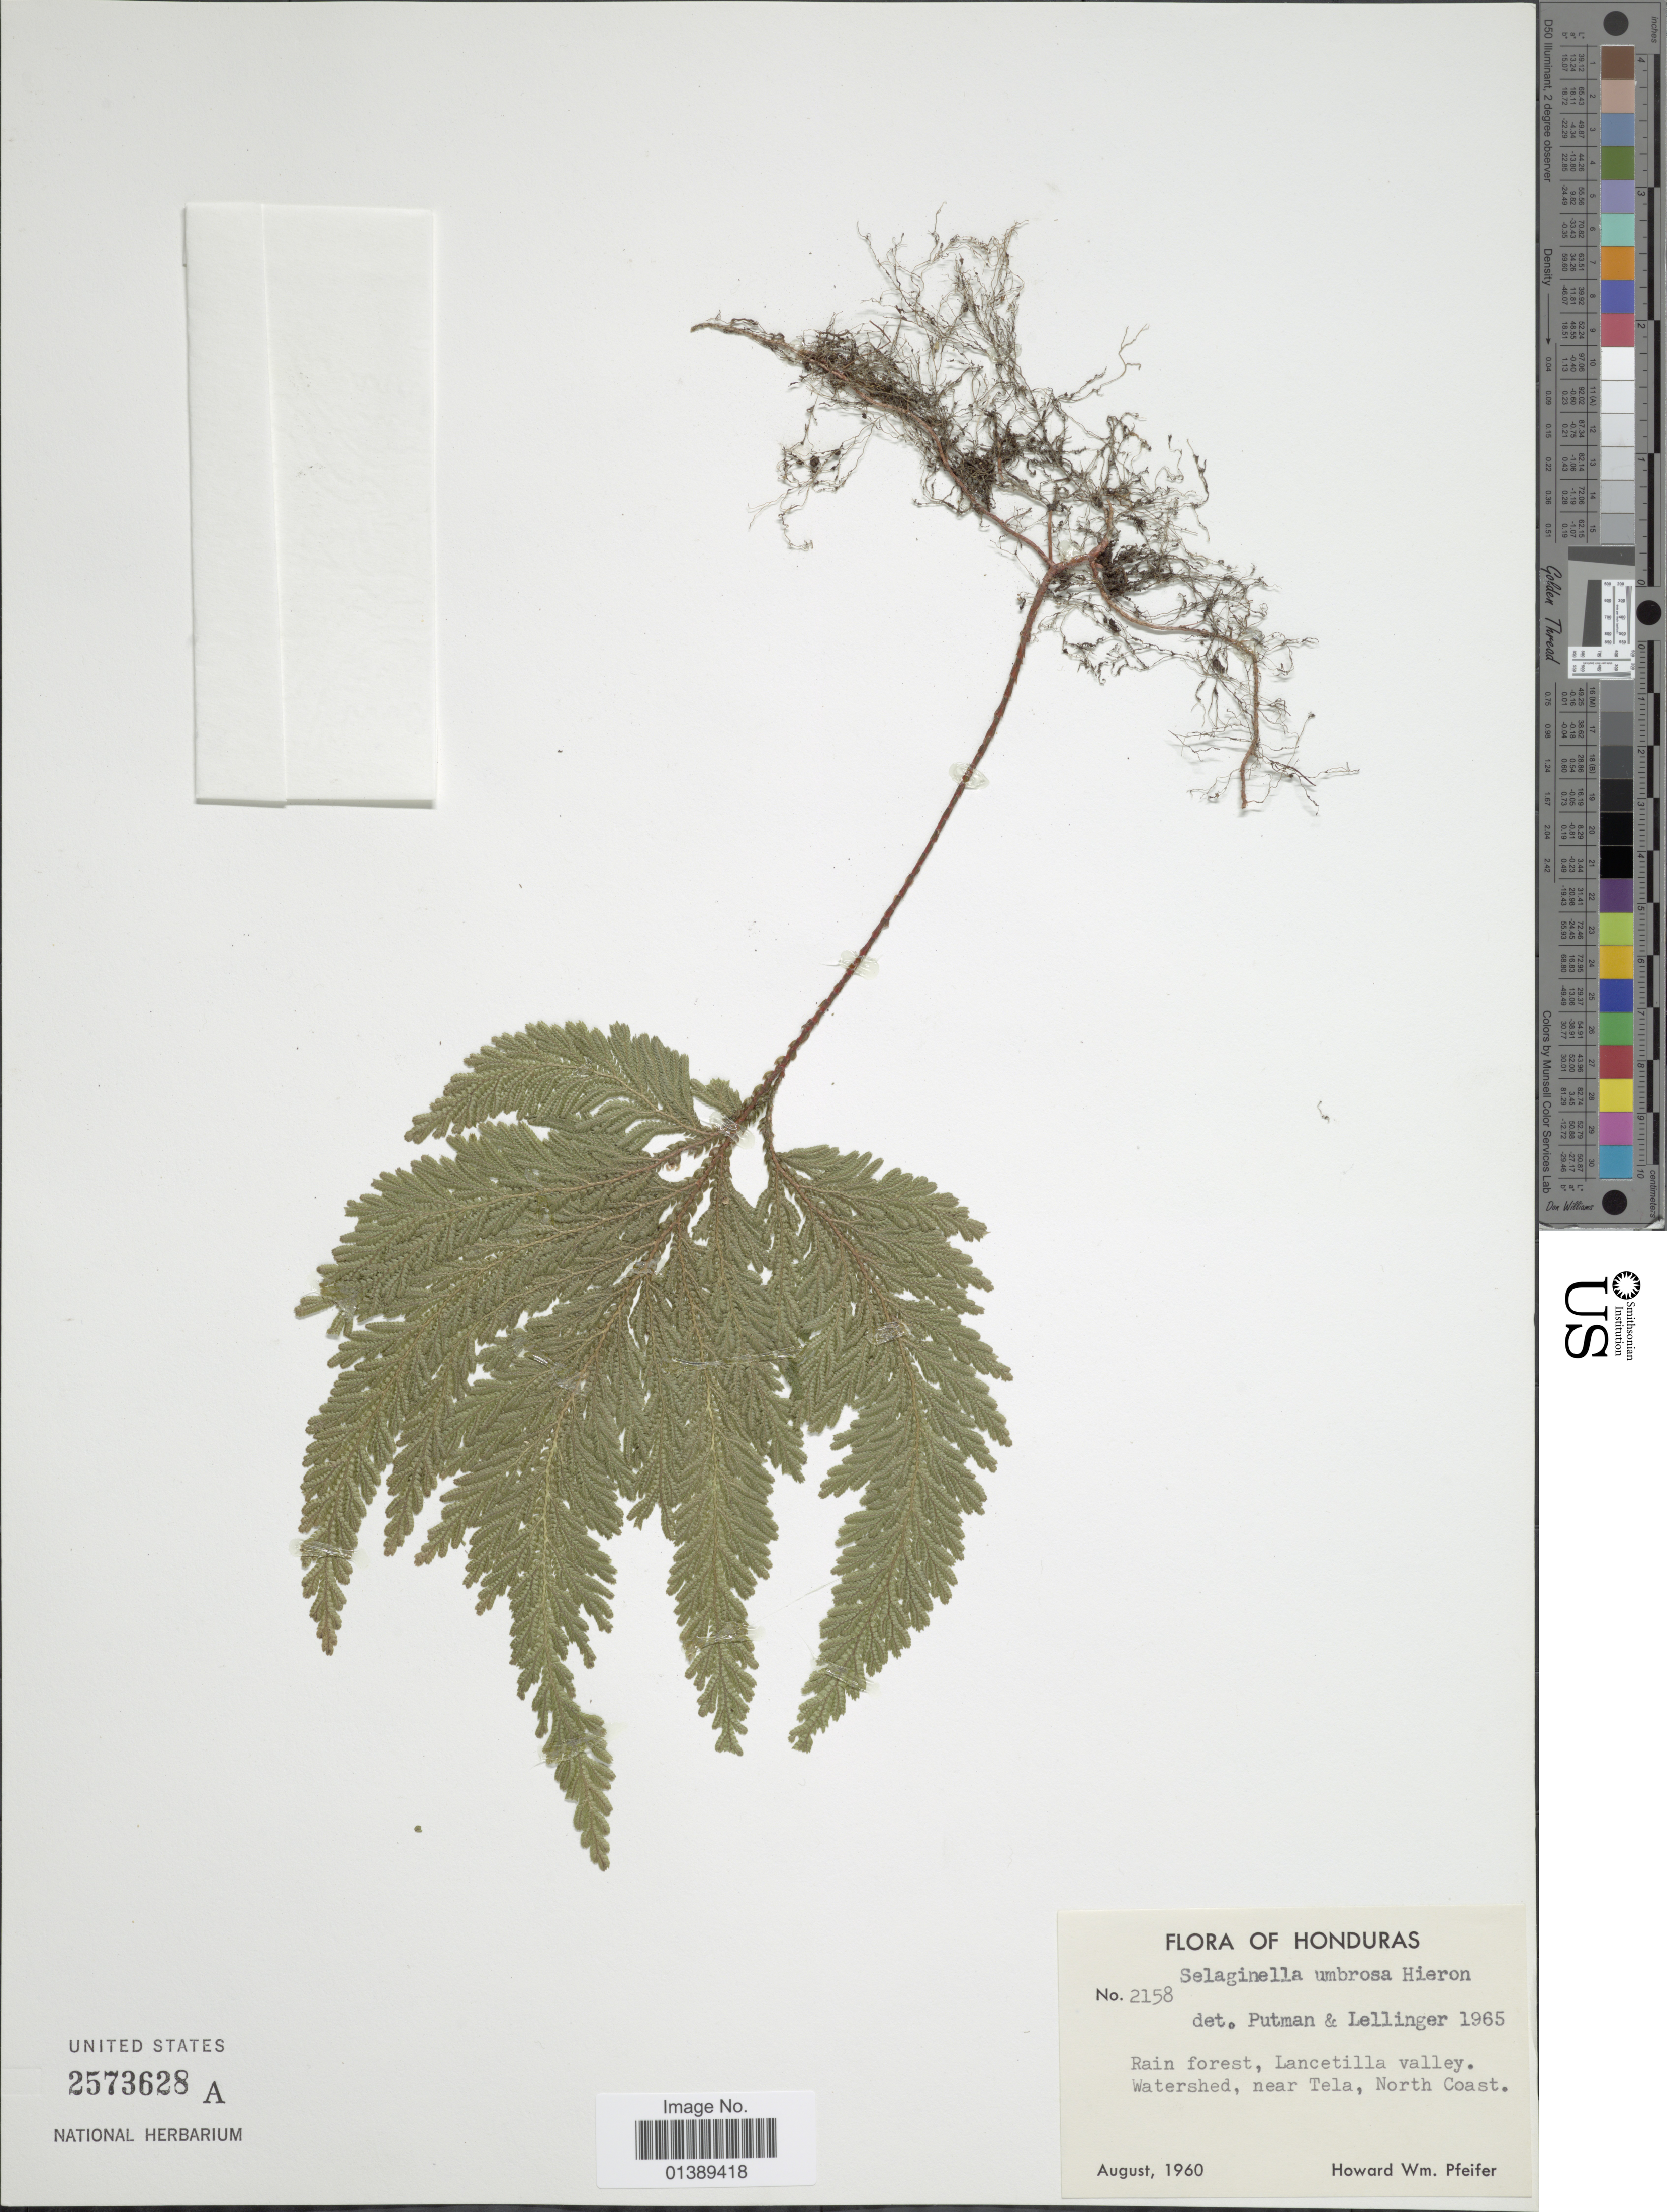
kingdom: Plantae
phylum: Tracheophyta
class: Lycopodiopsida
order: Selaginellales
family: Selaginellaceae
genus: Selaginella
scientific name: Selaginella umbrosa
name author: Lem. ex Hieron.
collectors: H. W. Pfeifer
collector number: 2158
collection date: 1960-08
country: Honduras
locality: Rain forest, Lancetilla valley, Watershed, near Tela, North Coast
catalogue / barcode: US 2573628A